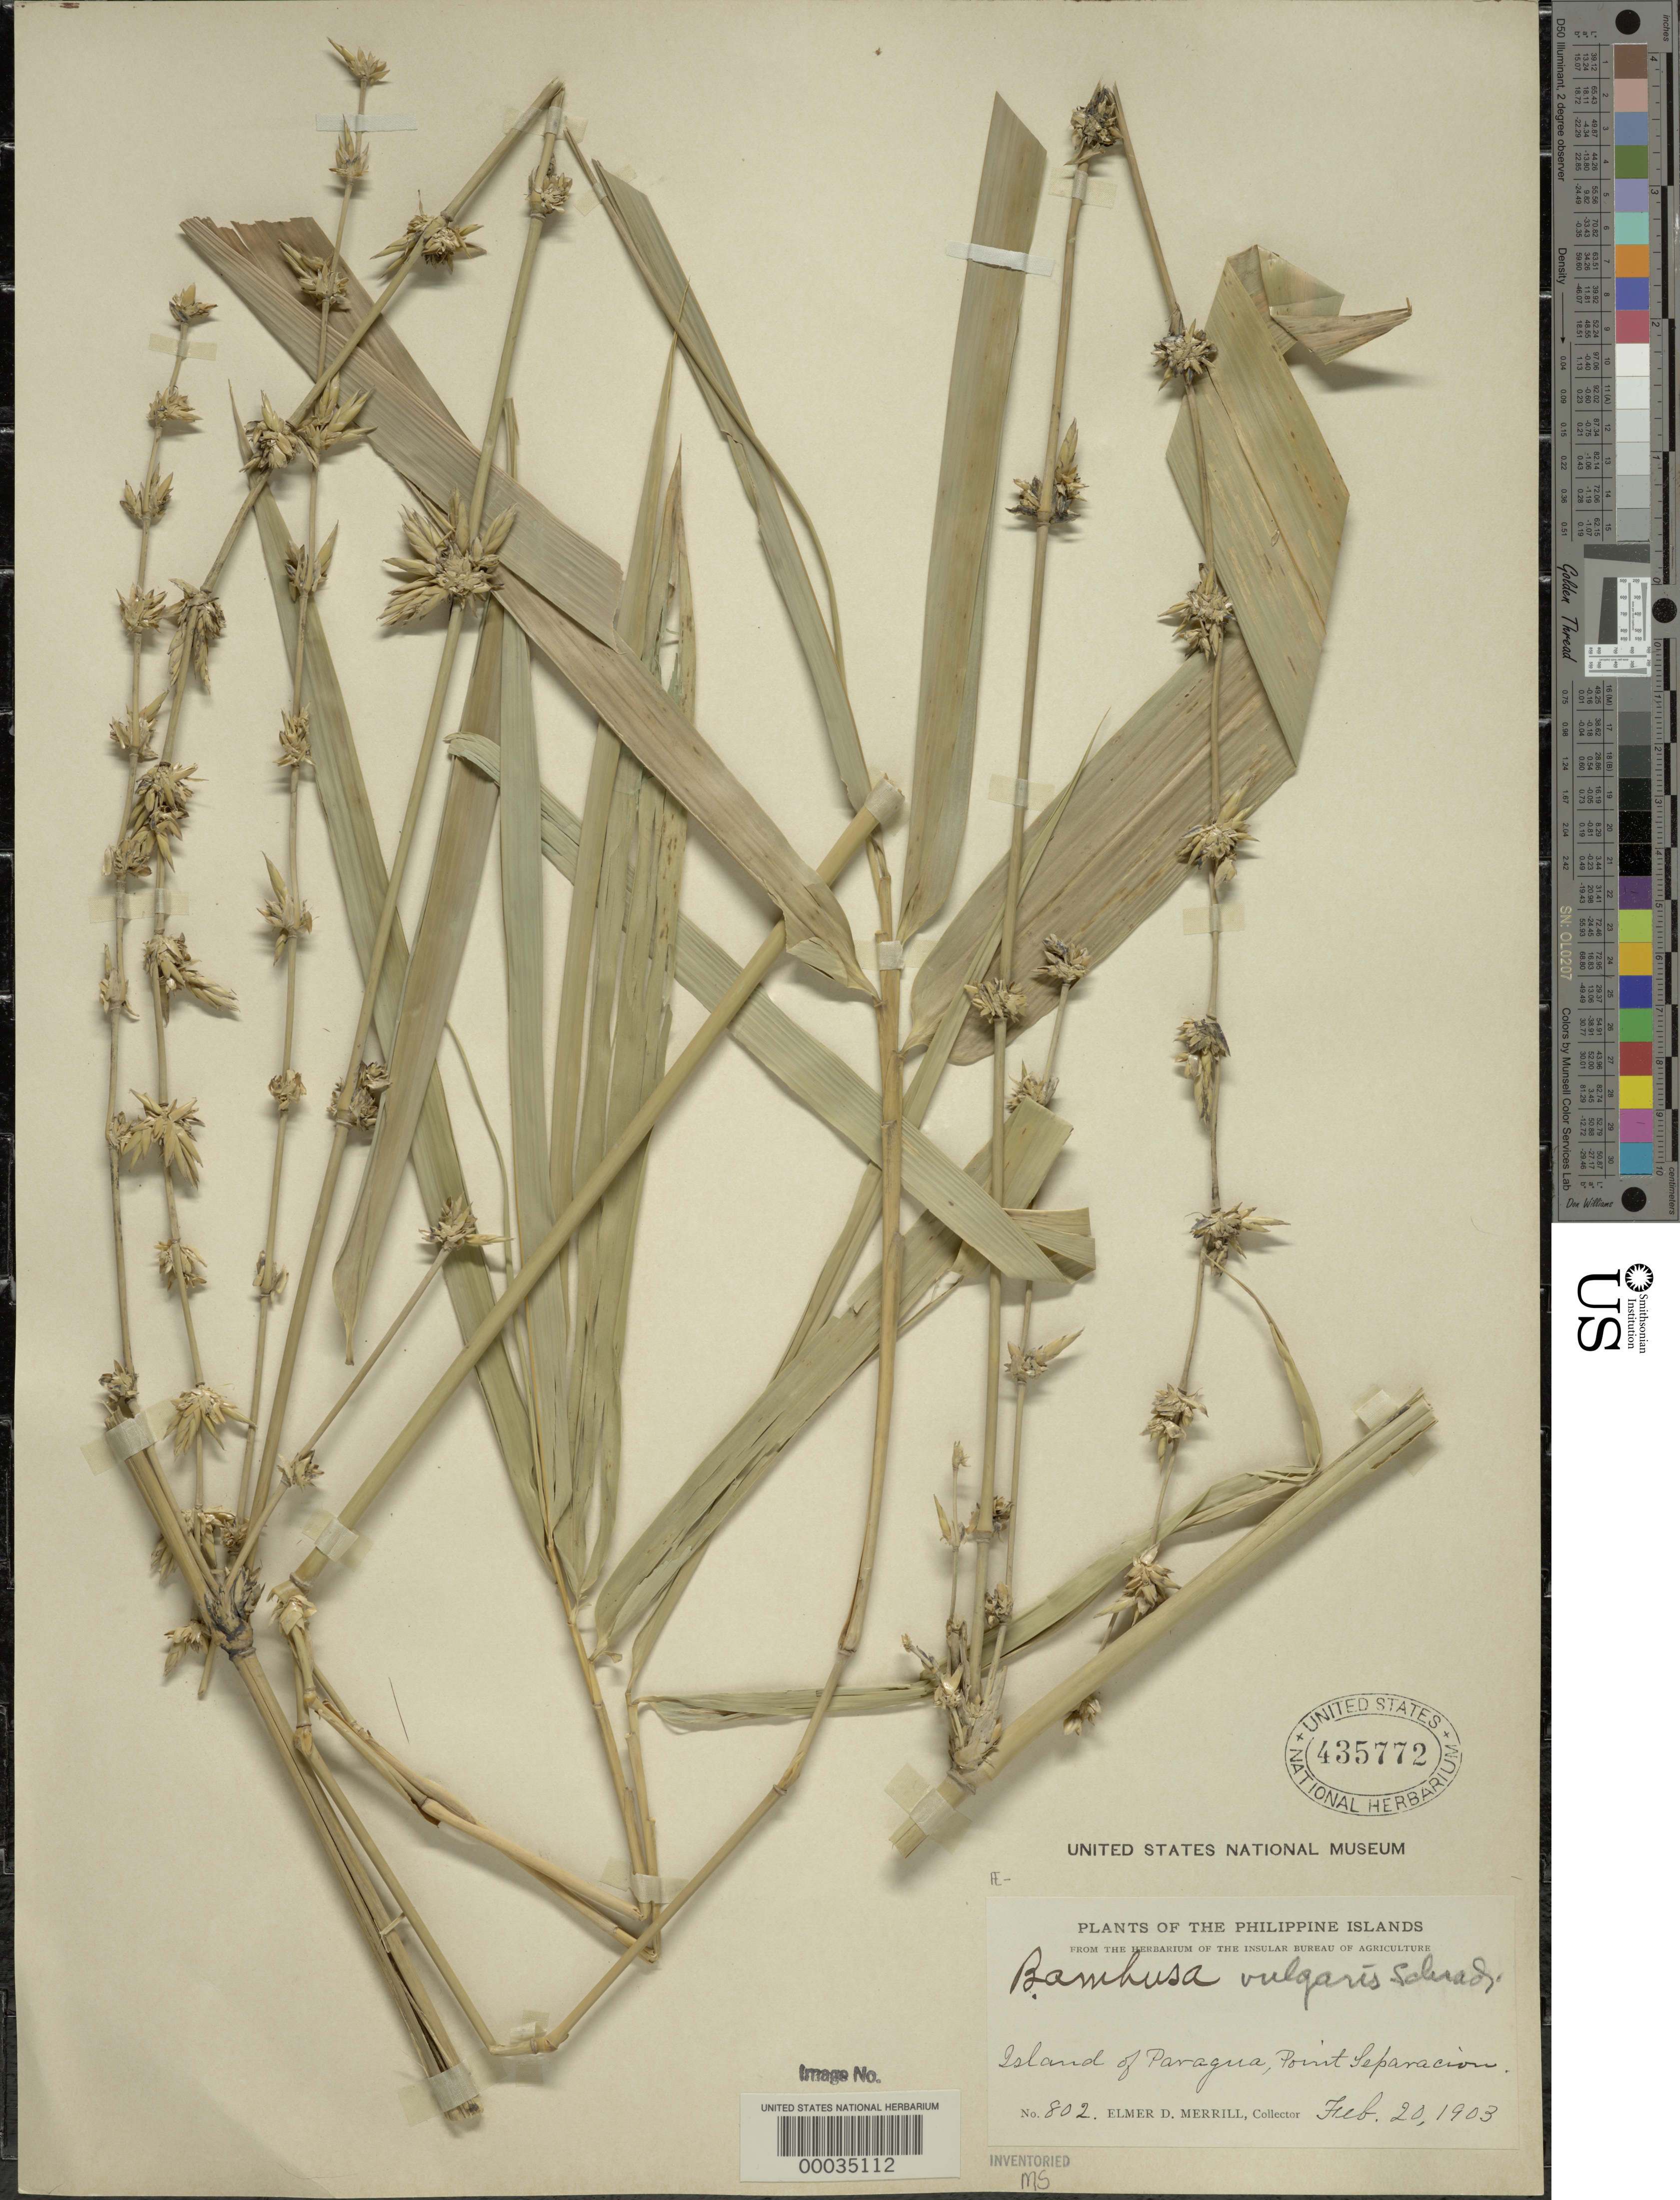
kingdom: Plantae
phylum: Tracheophyta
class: Liliopsida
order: Poales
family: Poaceae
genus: Bambusa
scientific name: Bambusa vulgaris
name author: Schrad. ex J.C. Wendl.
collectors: E. D. Merrill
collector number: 802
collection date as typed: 20 Feb 1903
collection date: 1903-02-20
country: Philippines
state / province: Mimaropa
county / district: Palawan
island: Palawan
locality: Point separacion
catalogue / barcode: US 435772